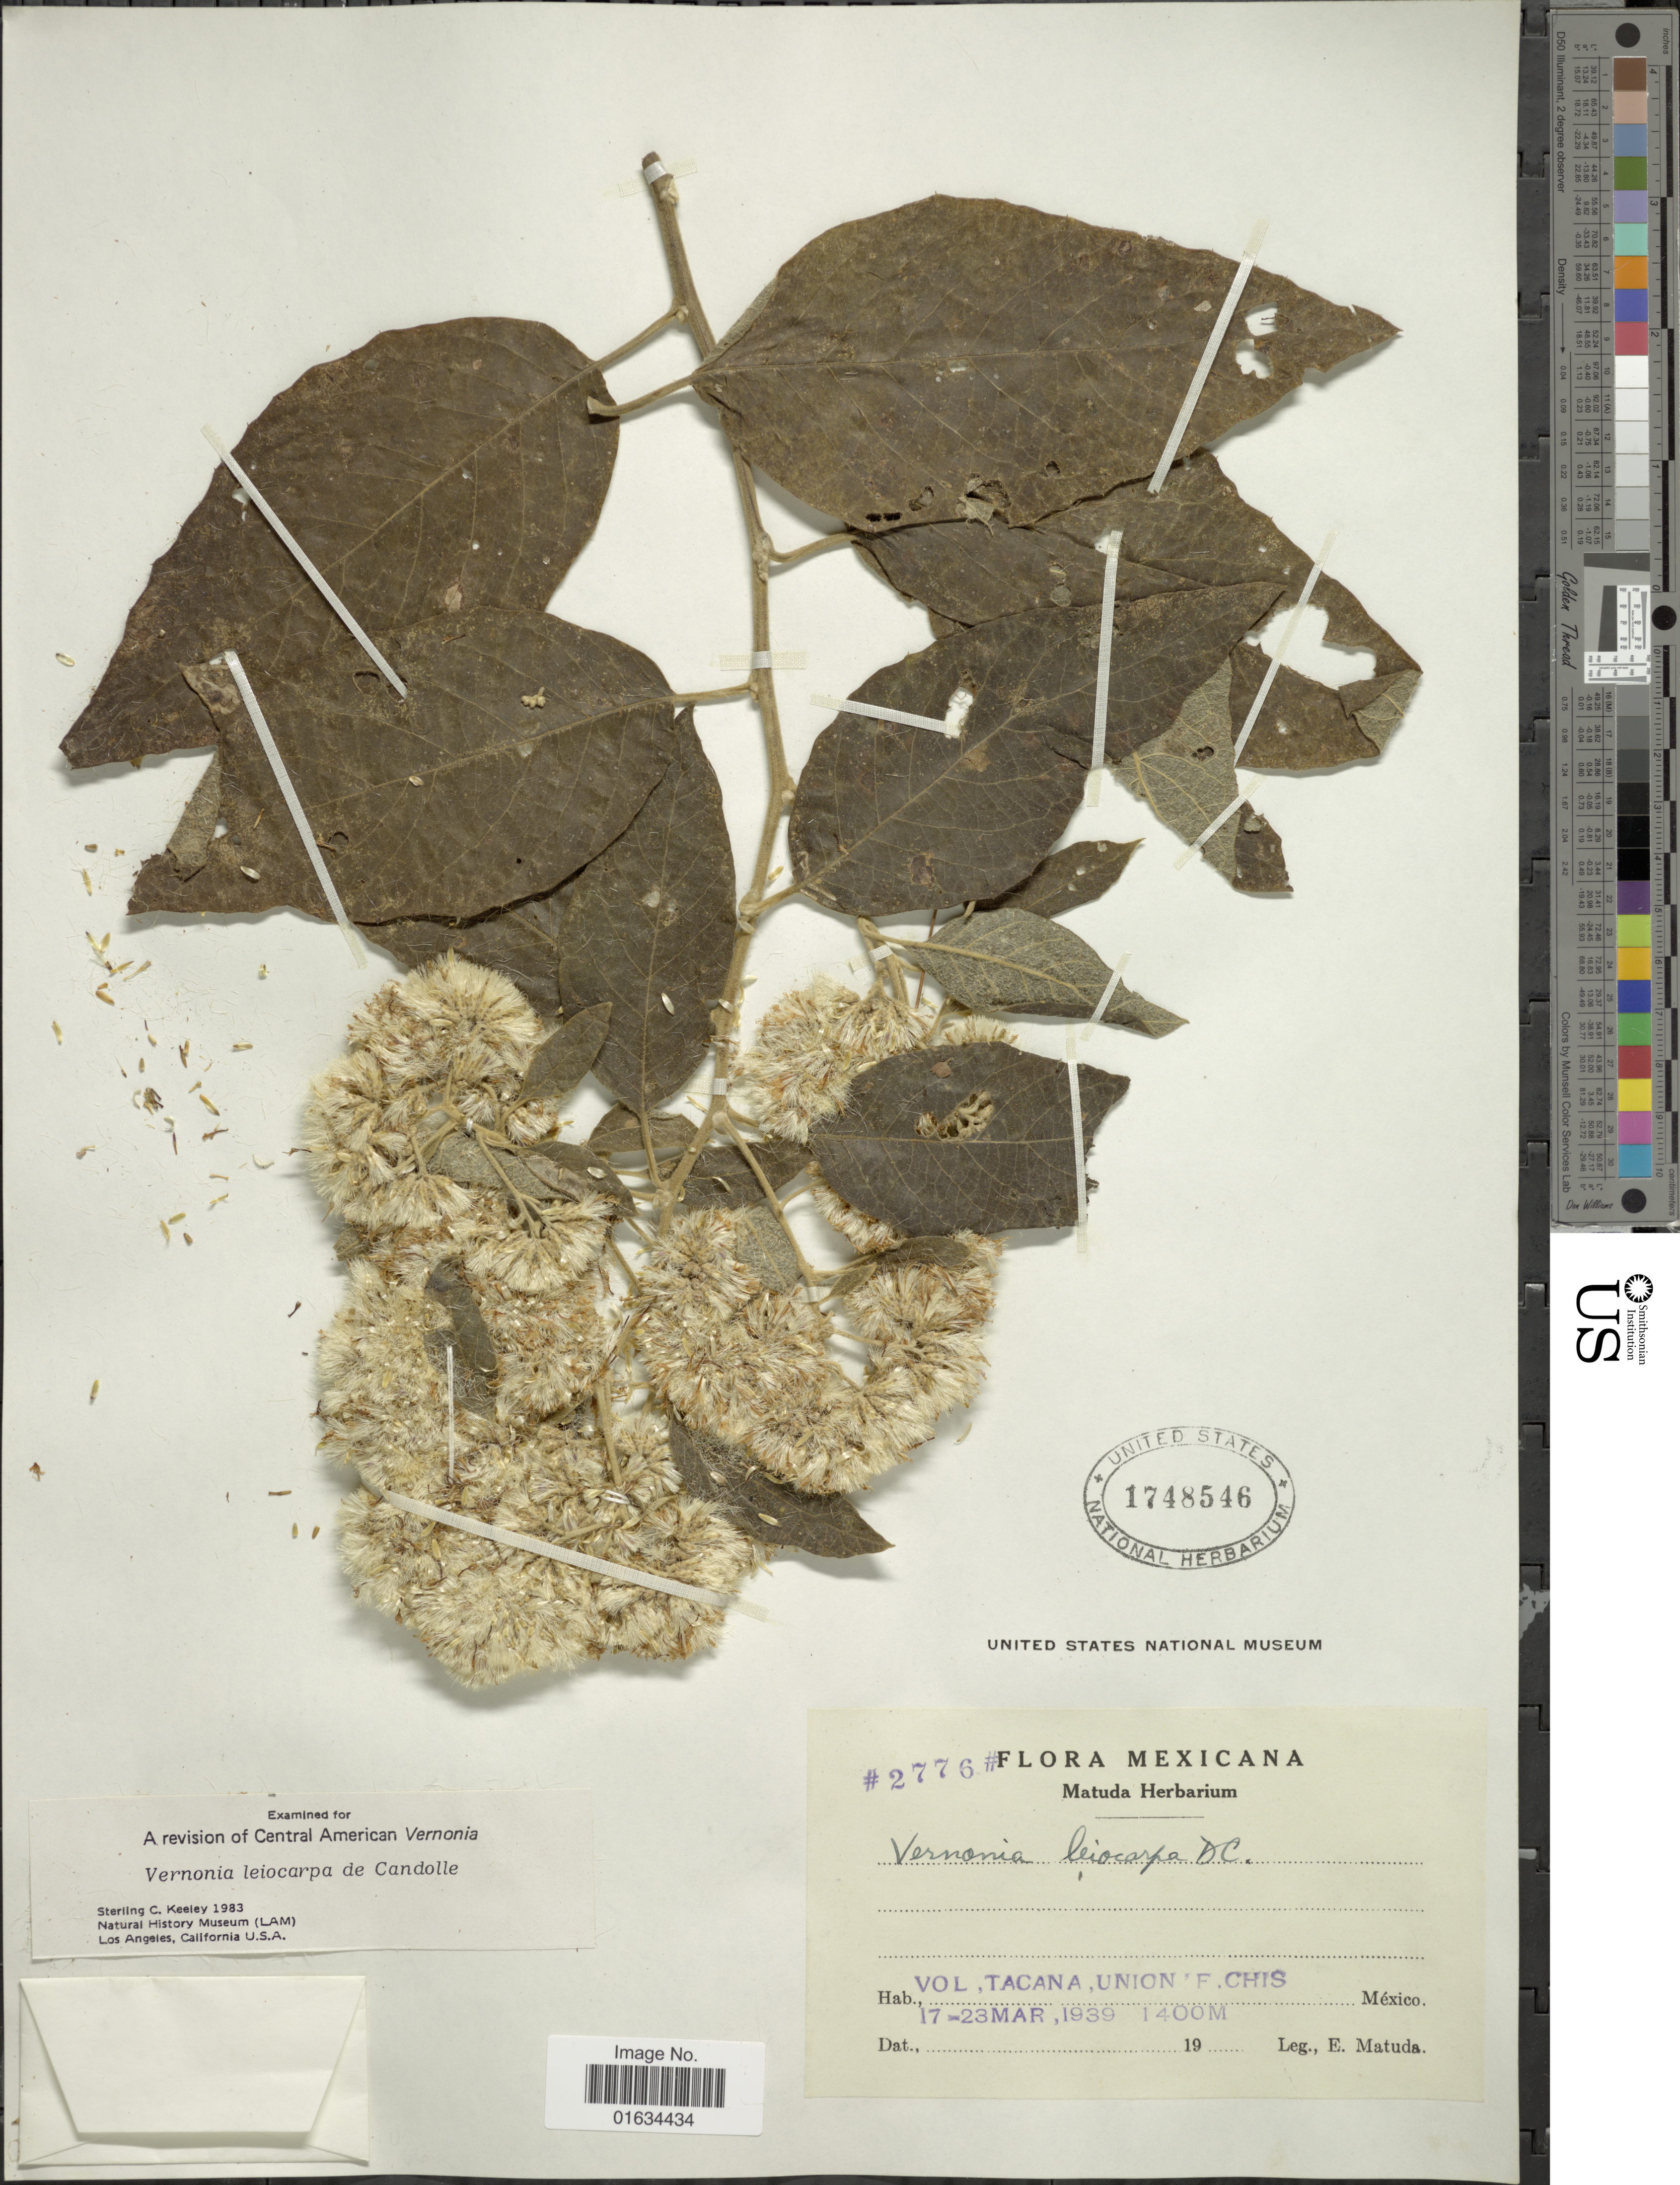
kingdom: Plantae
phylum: Tracheophyta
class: Magnoliopsida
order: Asterales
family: Asteraceae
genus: Eremosis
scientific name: Eremosis leiocarpa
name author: (DC.) Gleason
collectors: E. Matuda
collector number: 2776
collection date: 1939-03-17/1939-03-23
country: Mexico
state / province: Chiapas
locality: Vol Tacana, Union F. Chis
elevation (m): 1400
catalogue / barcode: US 1748546